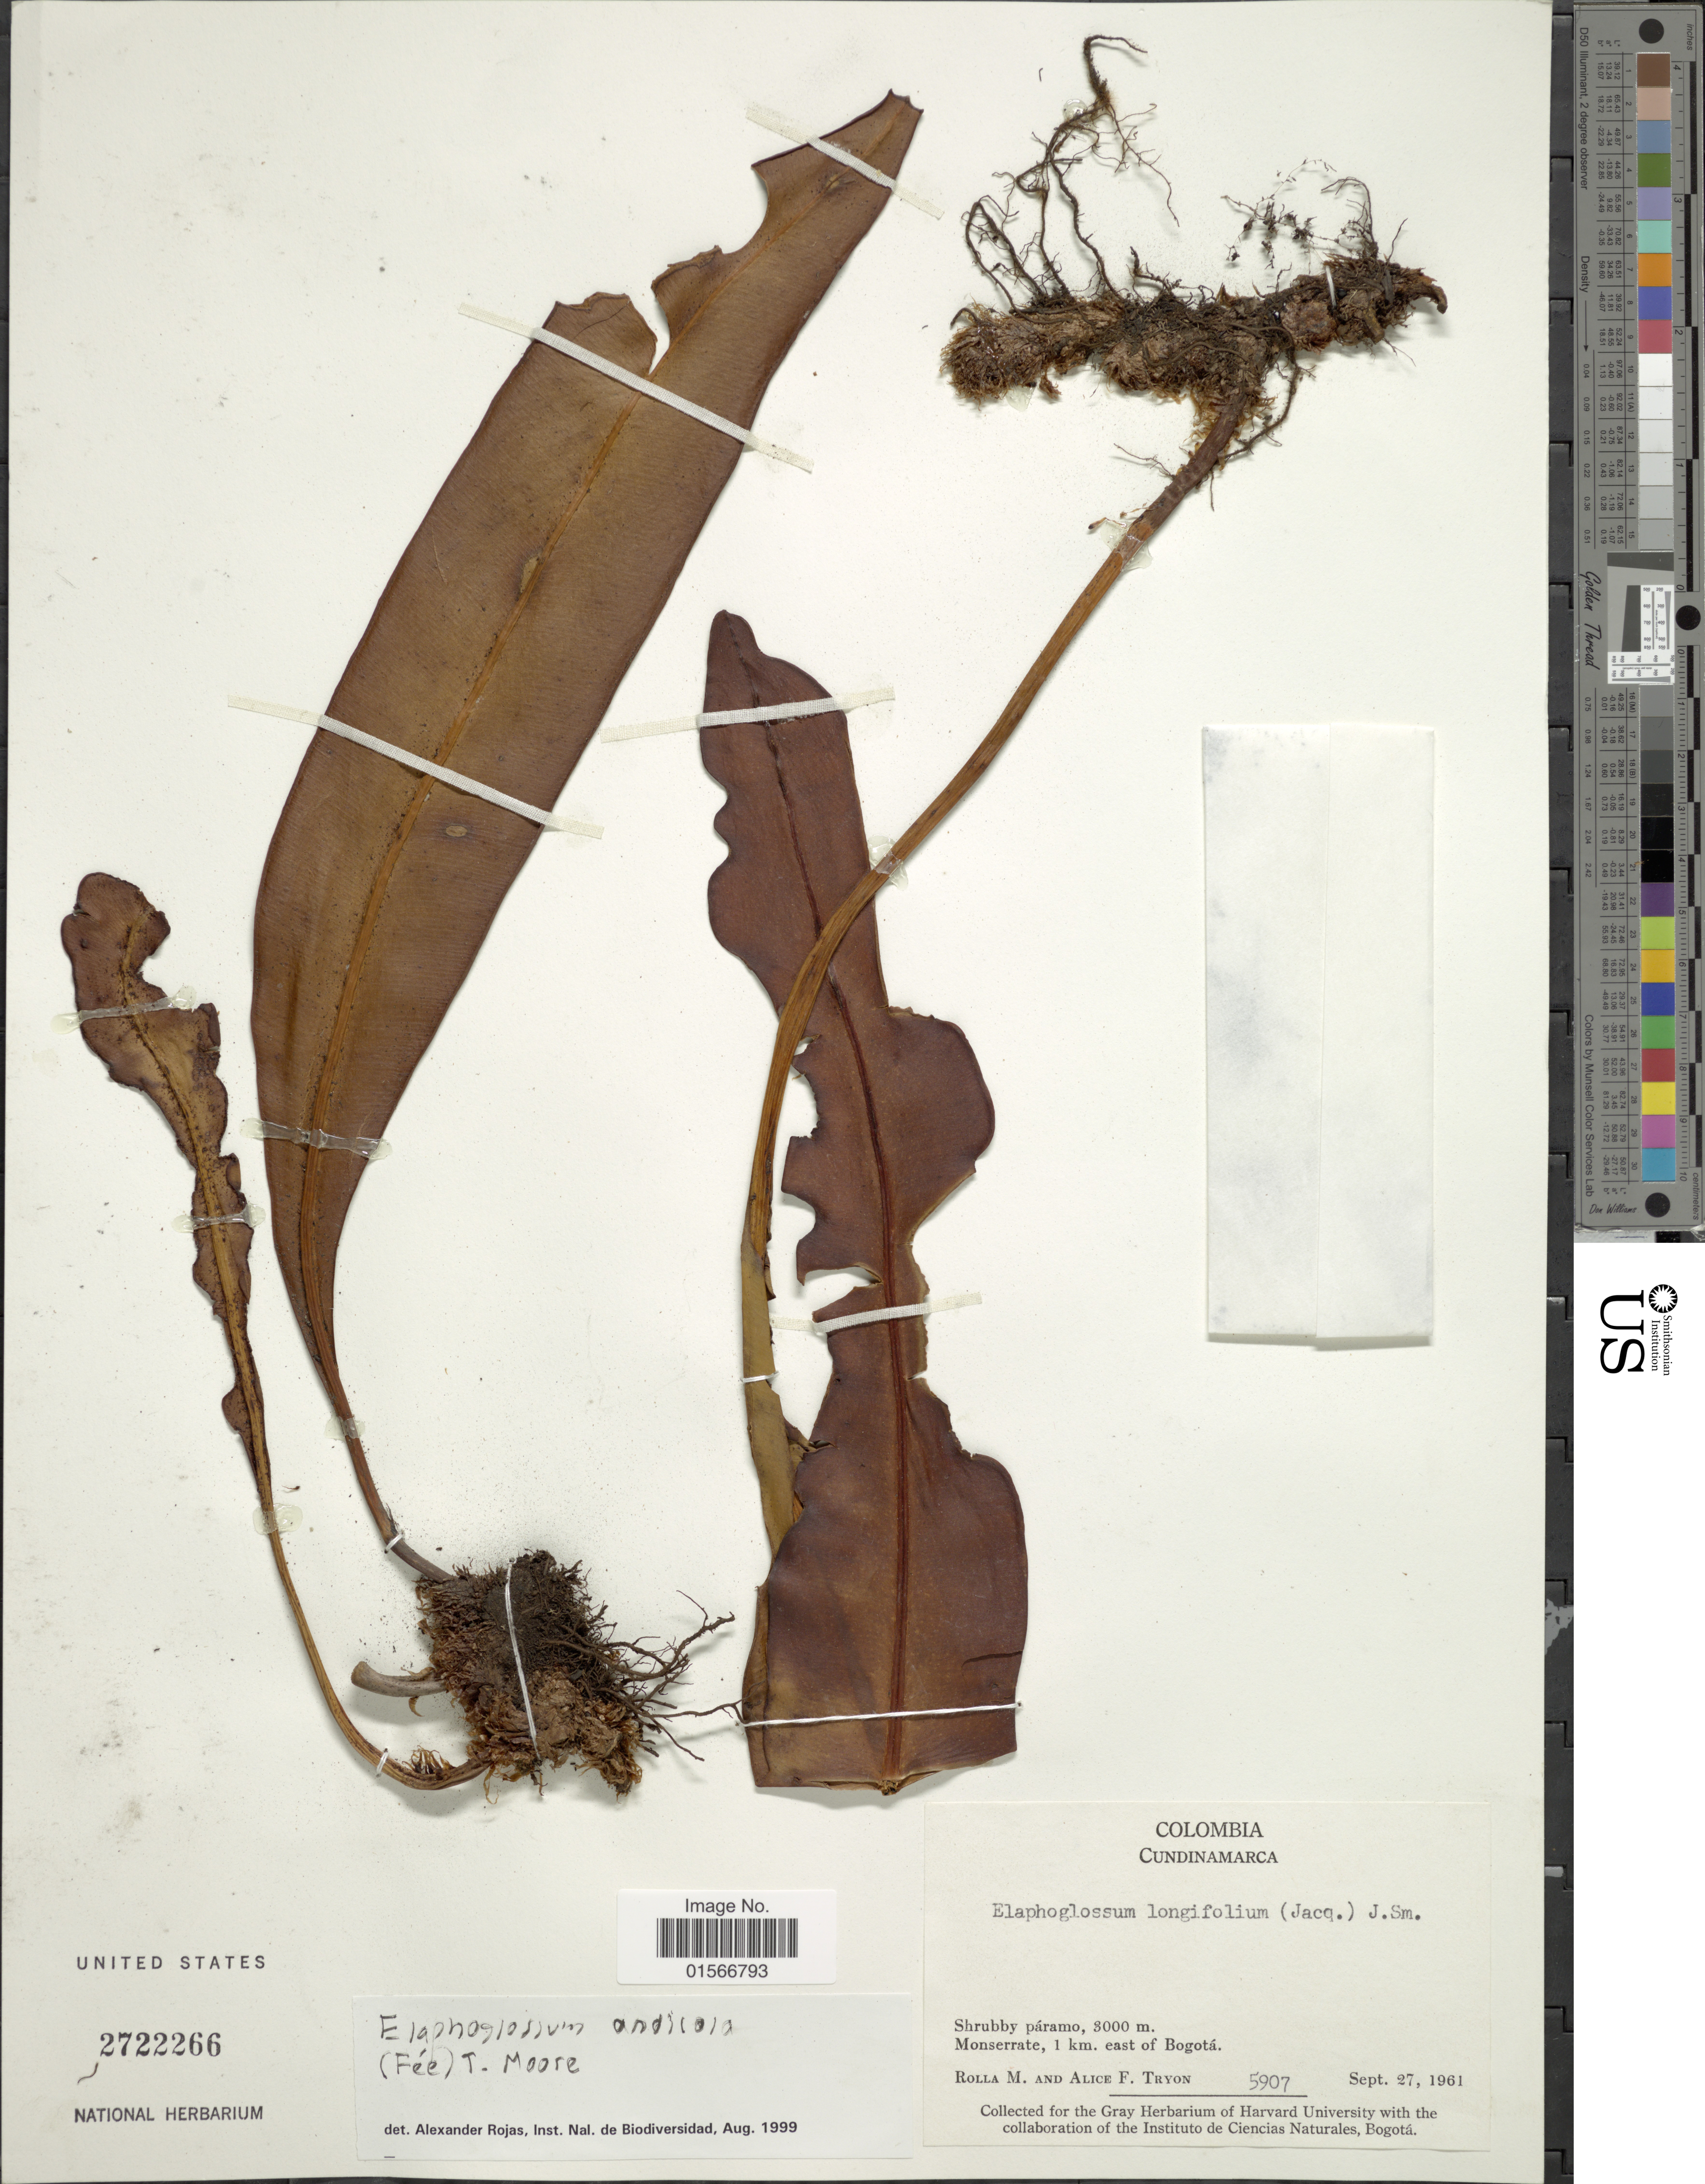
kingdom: Plantae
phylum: Tracheophyta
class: Polypodiopsida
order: Polypodiales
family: Dryopteridaceae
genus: Elaphoglossum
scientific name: Elaphoglossum latifolium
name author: (Sw.) J. Sm.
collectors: R. M. Tryon & A. F. Tryon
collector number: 5907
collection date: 1961-09-27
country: Colombia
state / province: Cundinamarca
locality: Monserrate, 1 km. east of Bogotá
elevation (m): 3000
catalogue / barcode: US 2722266